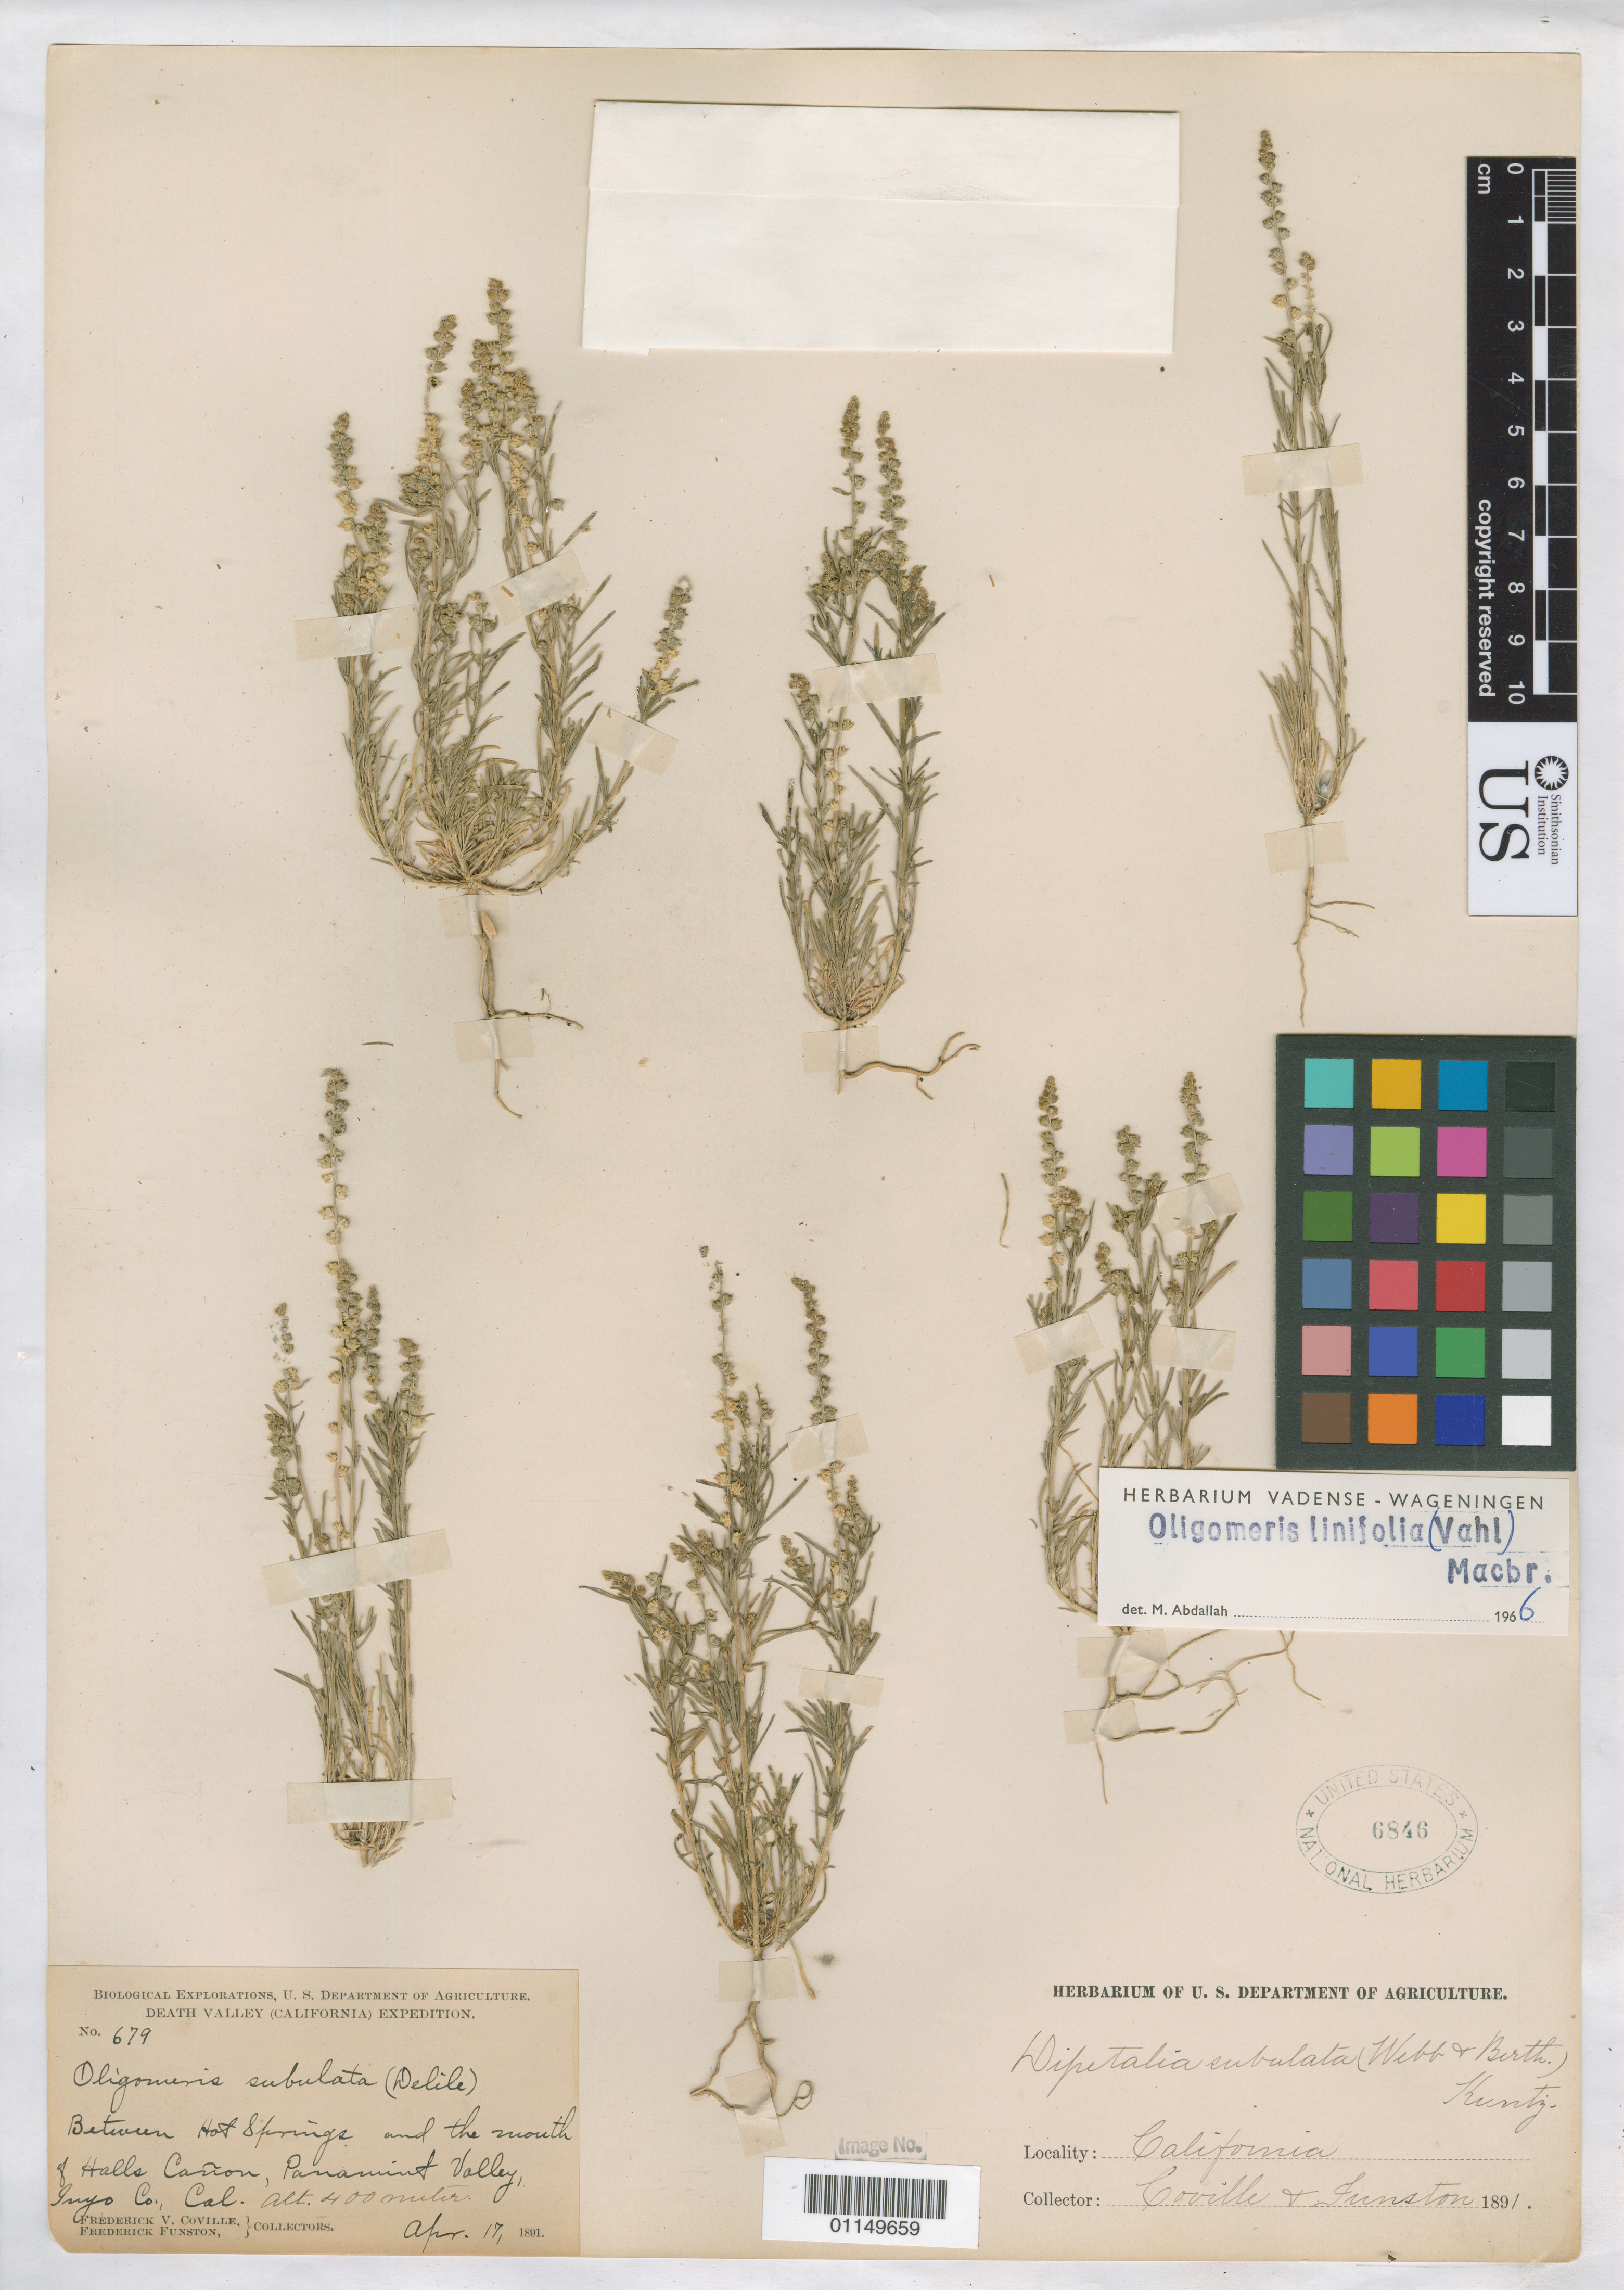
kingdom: Plantae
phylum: Tracheophyta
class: Magnoliopsida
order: Brassicales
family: Resedaceae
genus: Oligomeris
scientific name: Oligomeris linifolia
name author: (Vahl) J.F. Macbr.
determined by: Abdulla, M.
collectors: F. V. Coville, F. Funston & F. Funston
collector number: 679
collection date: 1891-04-17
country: United States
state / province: California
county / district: Inyo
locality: Between Hot Springs and the mouth of Halls Canyon, Panamint Valley.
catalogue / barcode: US 6846